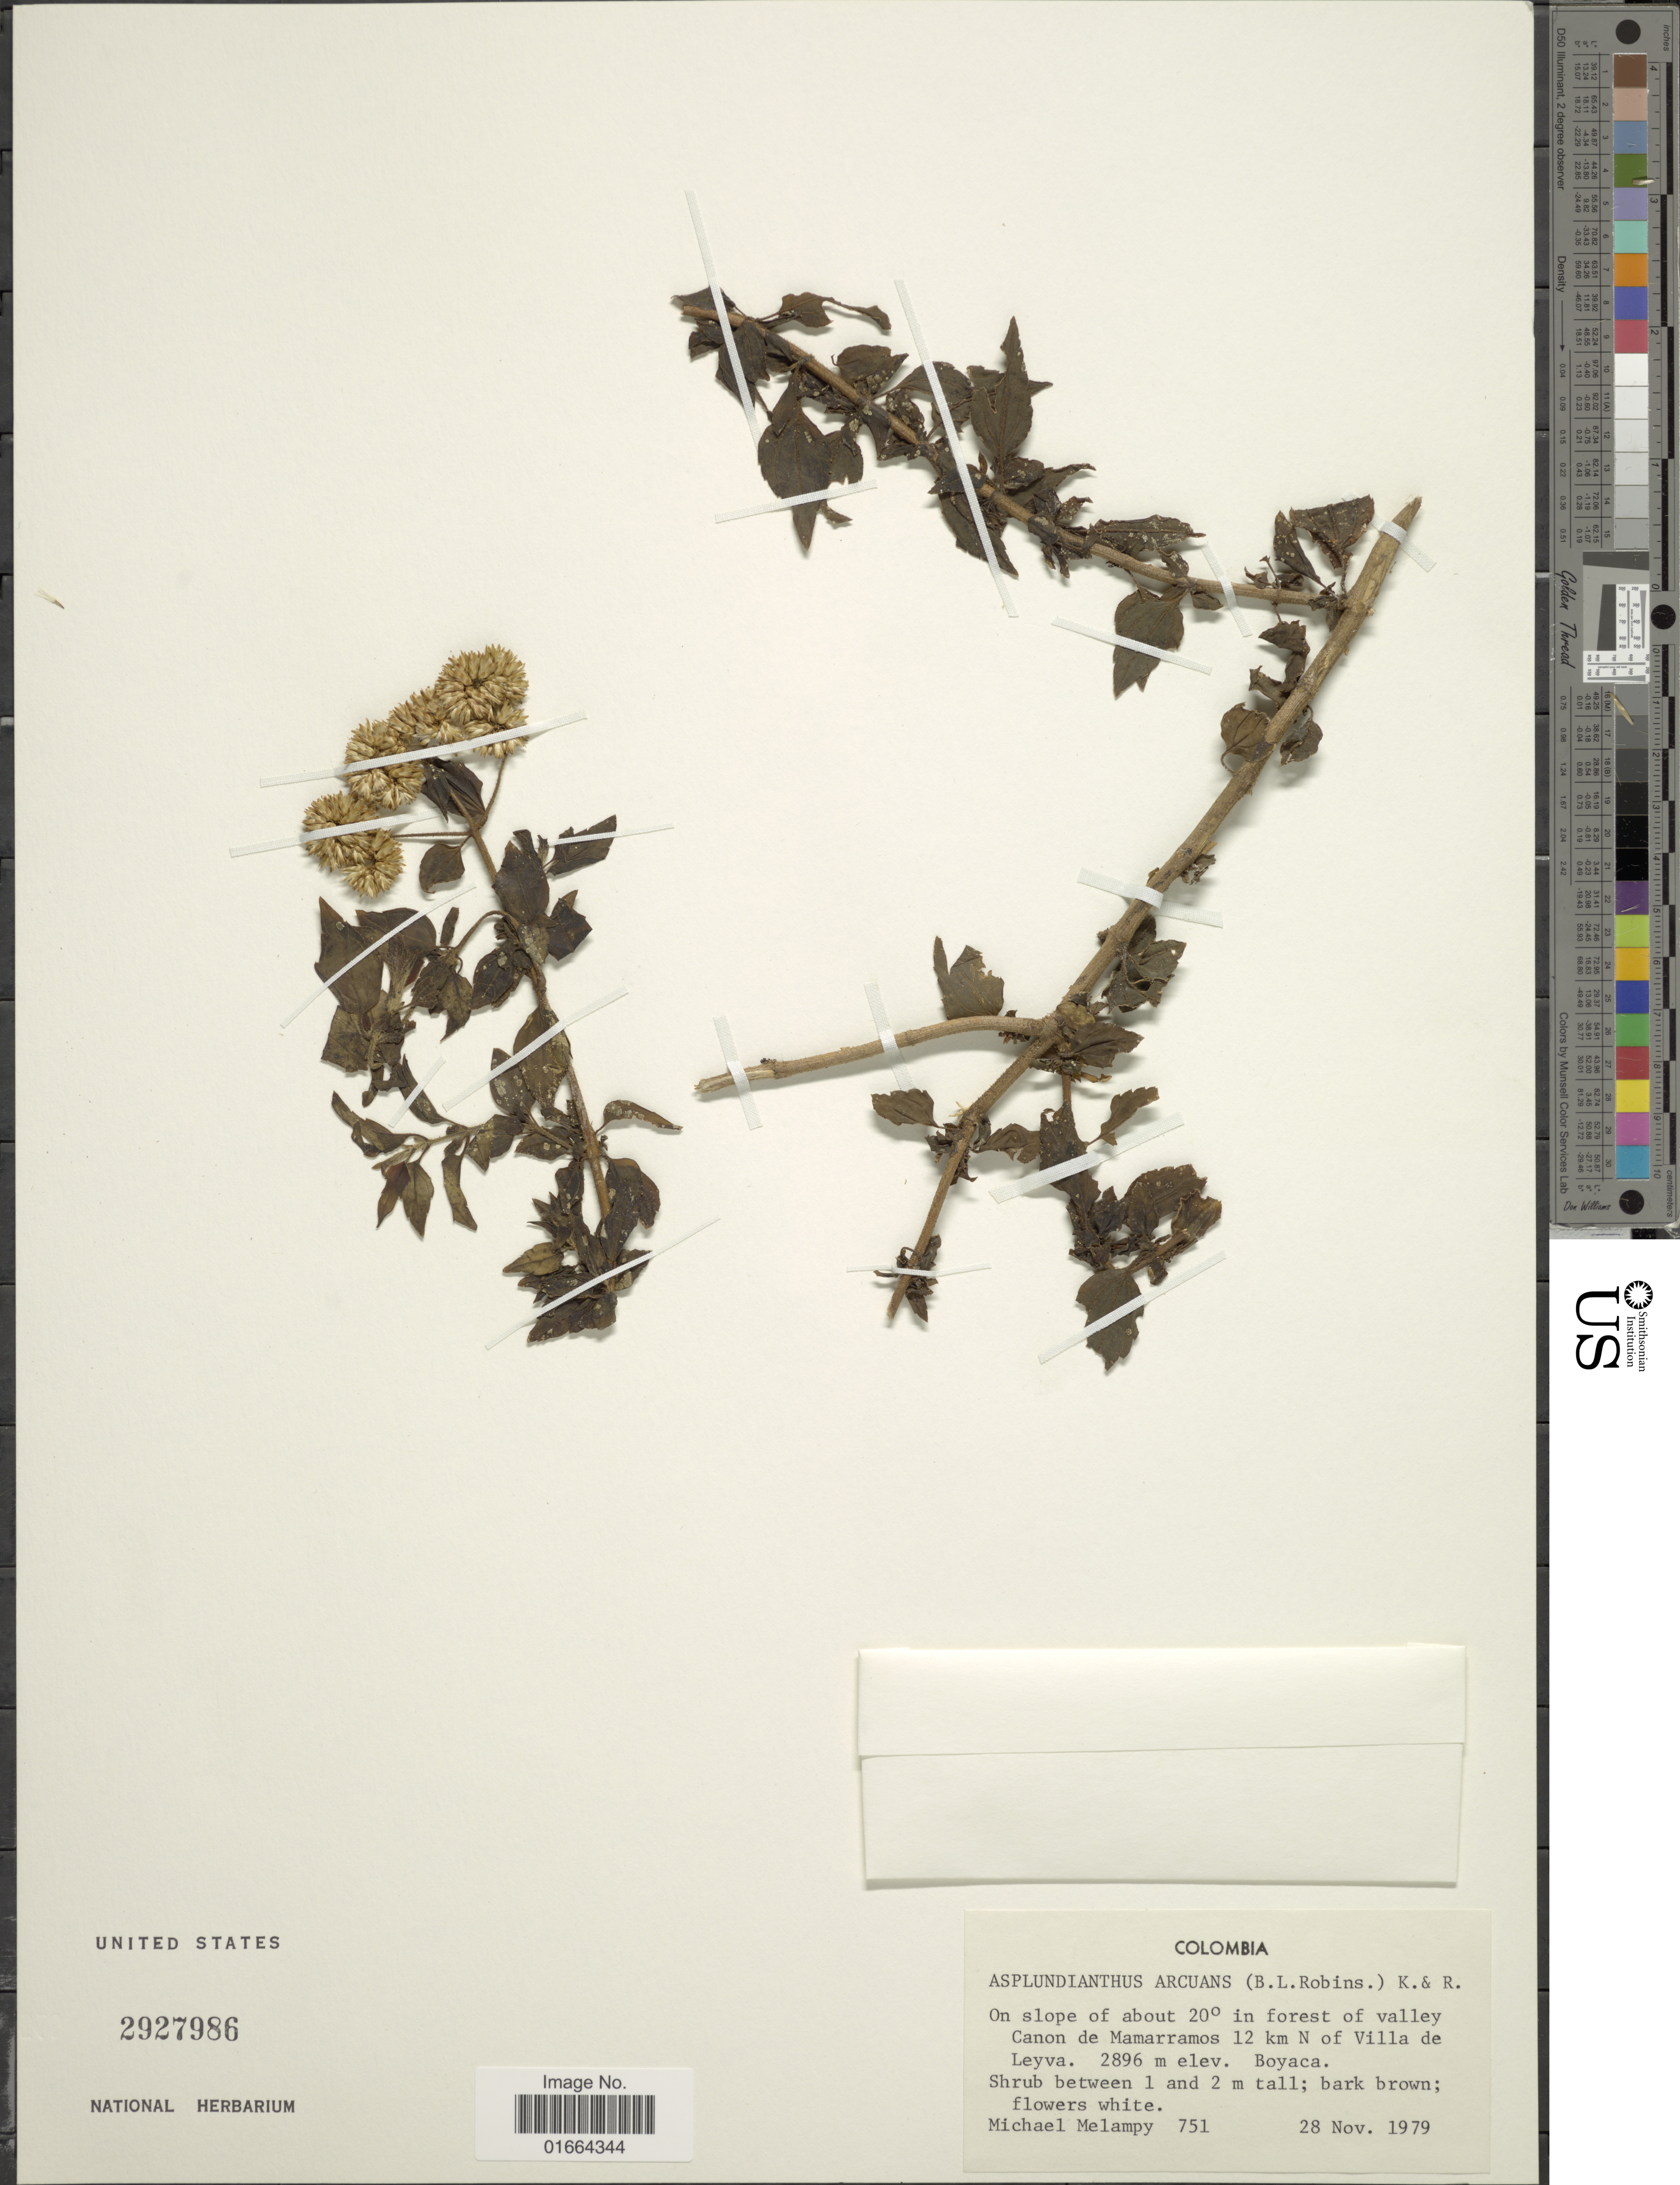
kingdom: Plantae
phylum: Tracheophyta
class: Magnoliopsida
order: Asterales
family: Asteraceae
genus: Asplundianthus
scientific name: Asplundianthus arcuans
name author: (B.L. Rob.) R.M. King & H. Rob.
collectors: M. Melampy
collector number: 751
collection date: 1979-11-28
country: Colombia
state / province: Boyacá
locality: On slope of about 20° in forest of valley Canon de Mamarramos 12 km N of Villa de Leyva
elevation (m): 2896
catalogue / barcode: US 2927986